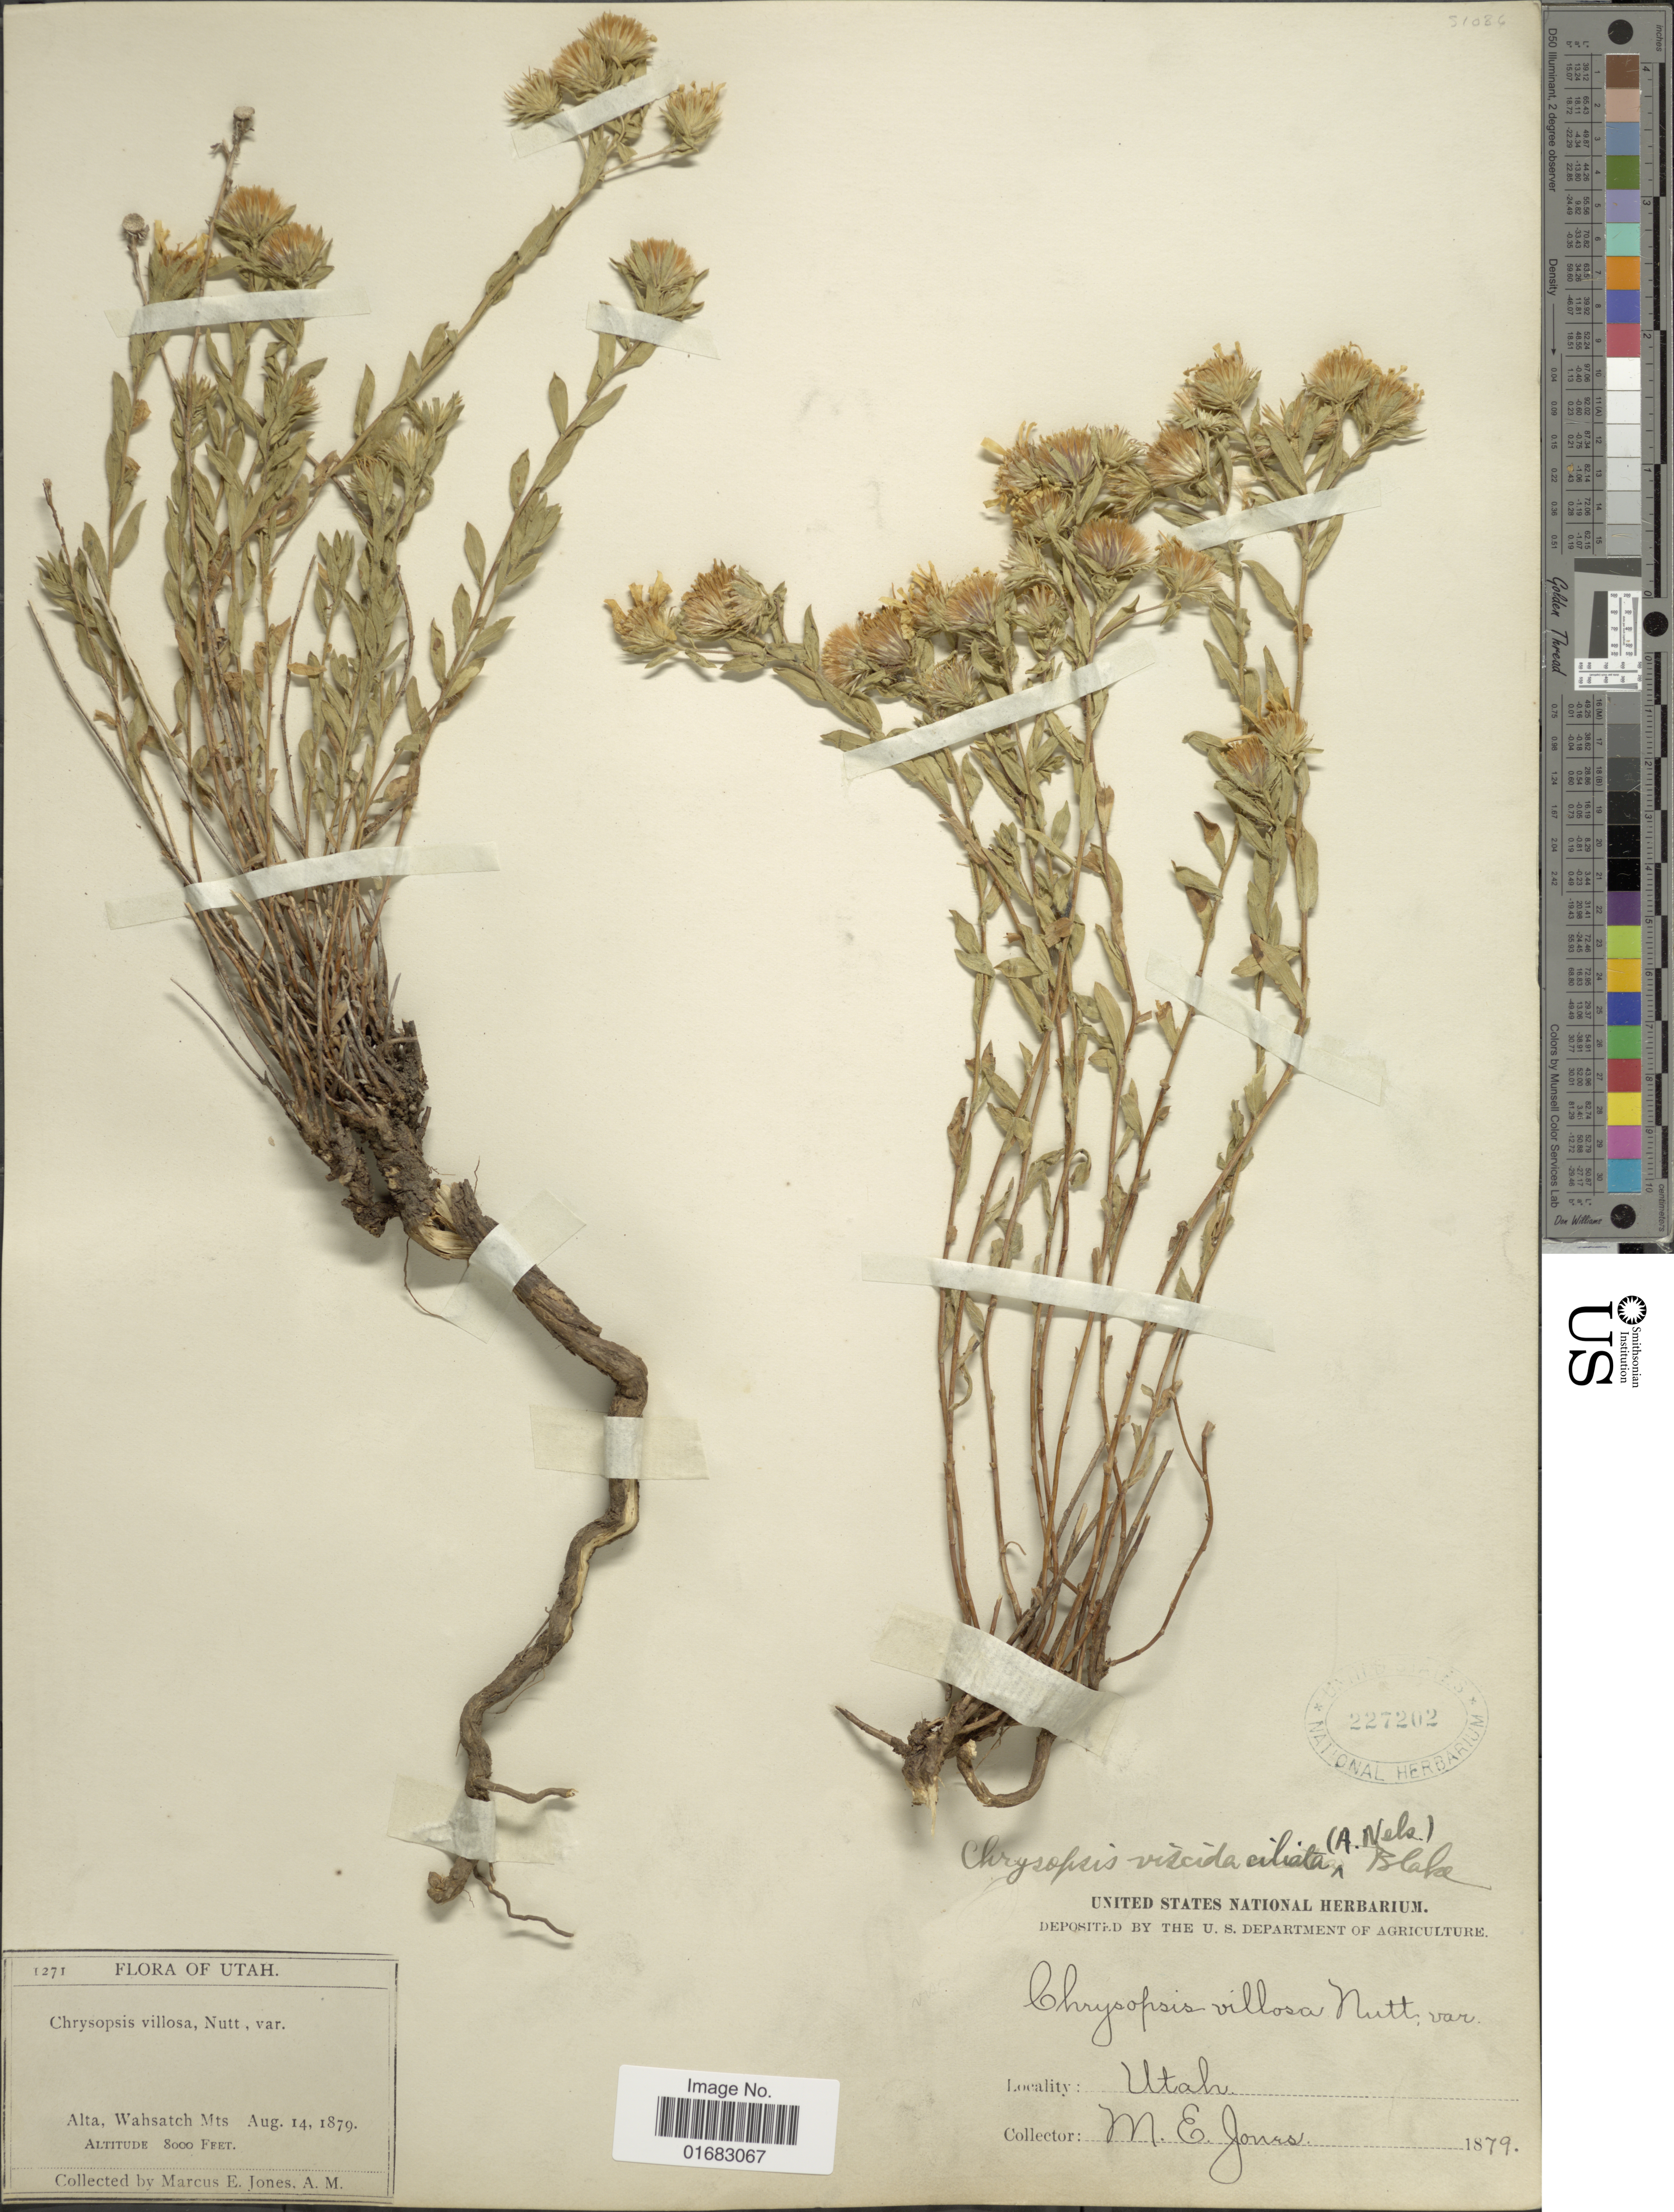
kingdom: Plantae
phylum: Tracheophyta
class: Magnoliopsida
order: Asterales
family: Asteraceae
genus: Heterotheca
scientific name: Heterotheca villosa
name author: (Pursh) Shinners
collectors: M. E. Jones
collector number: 1271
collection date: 1879-08-14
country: United States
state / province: Utah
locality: Utah. Alta, Wahsatch Mts.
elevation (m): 2438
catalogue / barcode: US 227202